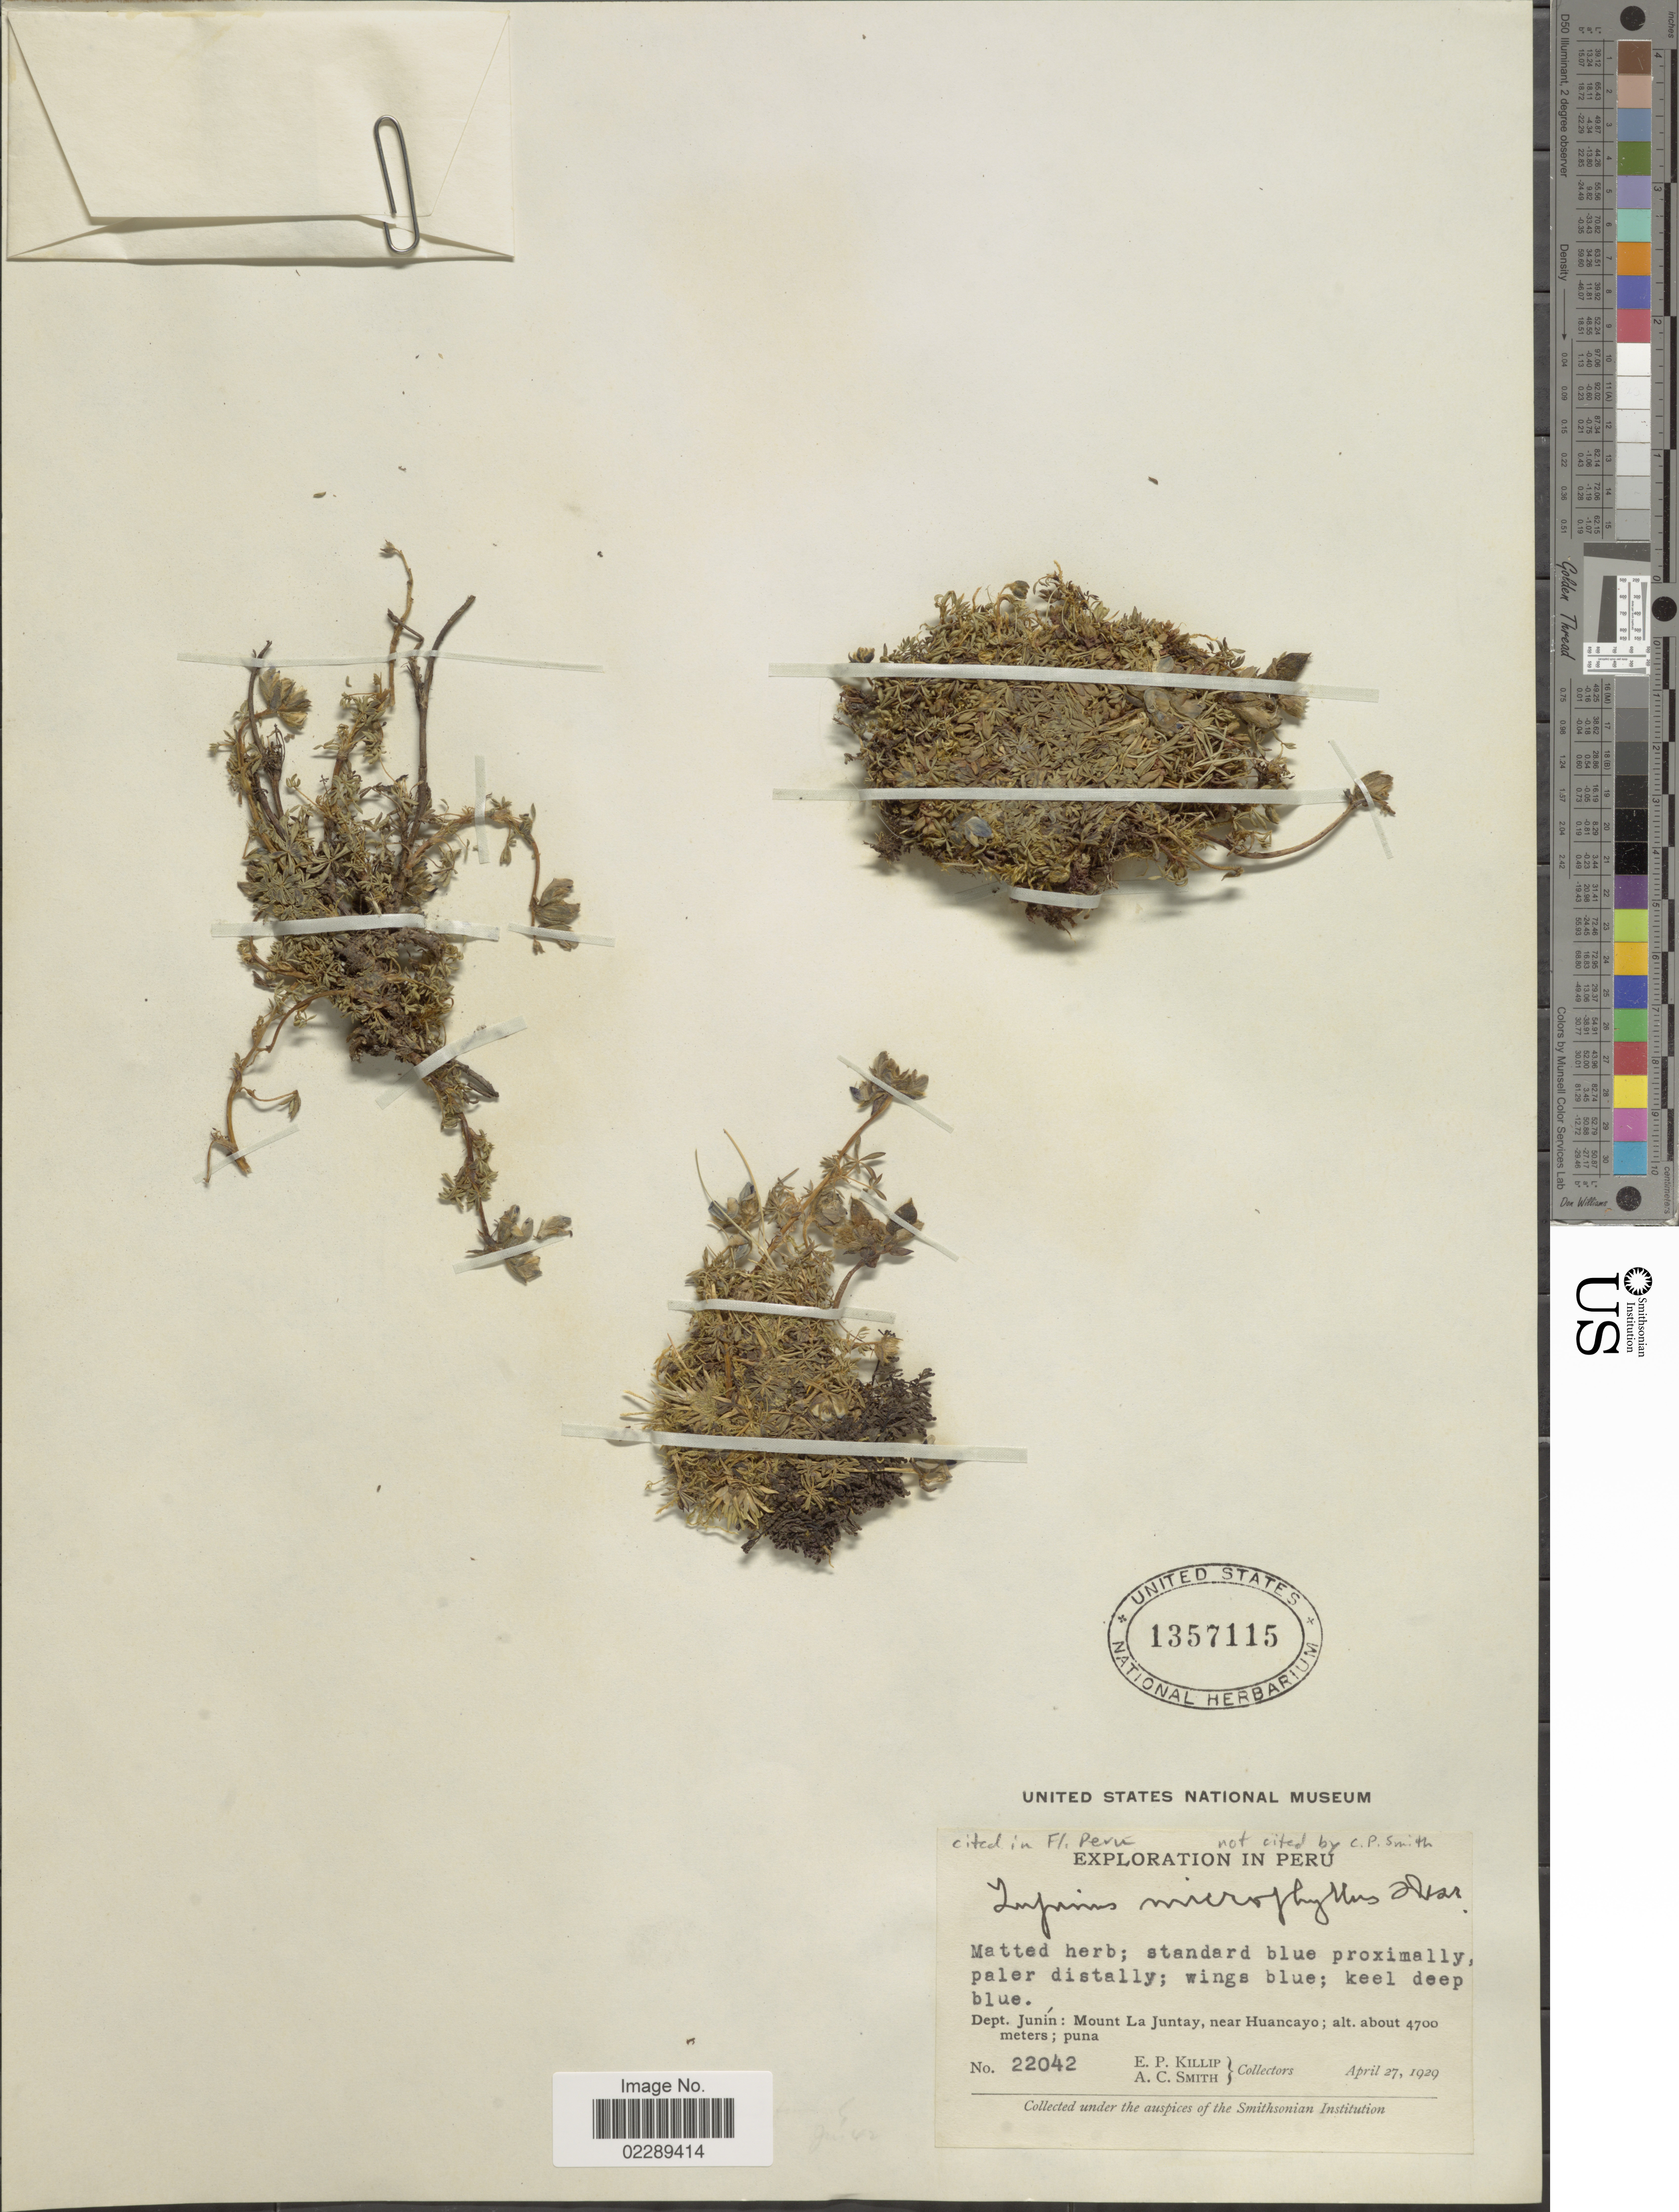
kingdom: Plantae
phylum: Tracheophyta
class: Magnoliopsida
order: Fabales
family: Fabaceae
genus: Lupinus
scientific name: Lupinus microphyllus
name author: Desr.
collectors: E. P. Killip & A. C. Smith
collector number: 22042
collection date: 1929-04-27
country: Peru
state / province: Junín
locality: Dept. Junín: Mount La Juntay, near Huancayo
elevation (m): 4700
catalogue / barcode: US 1357115